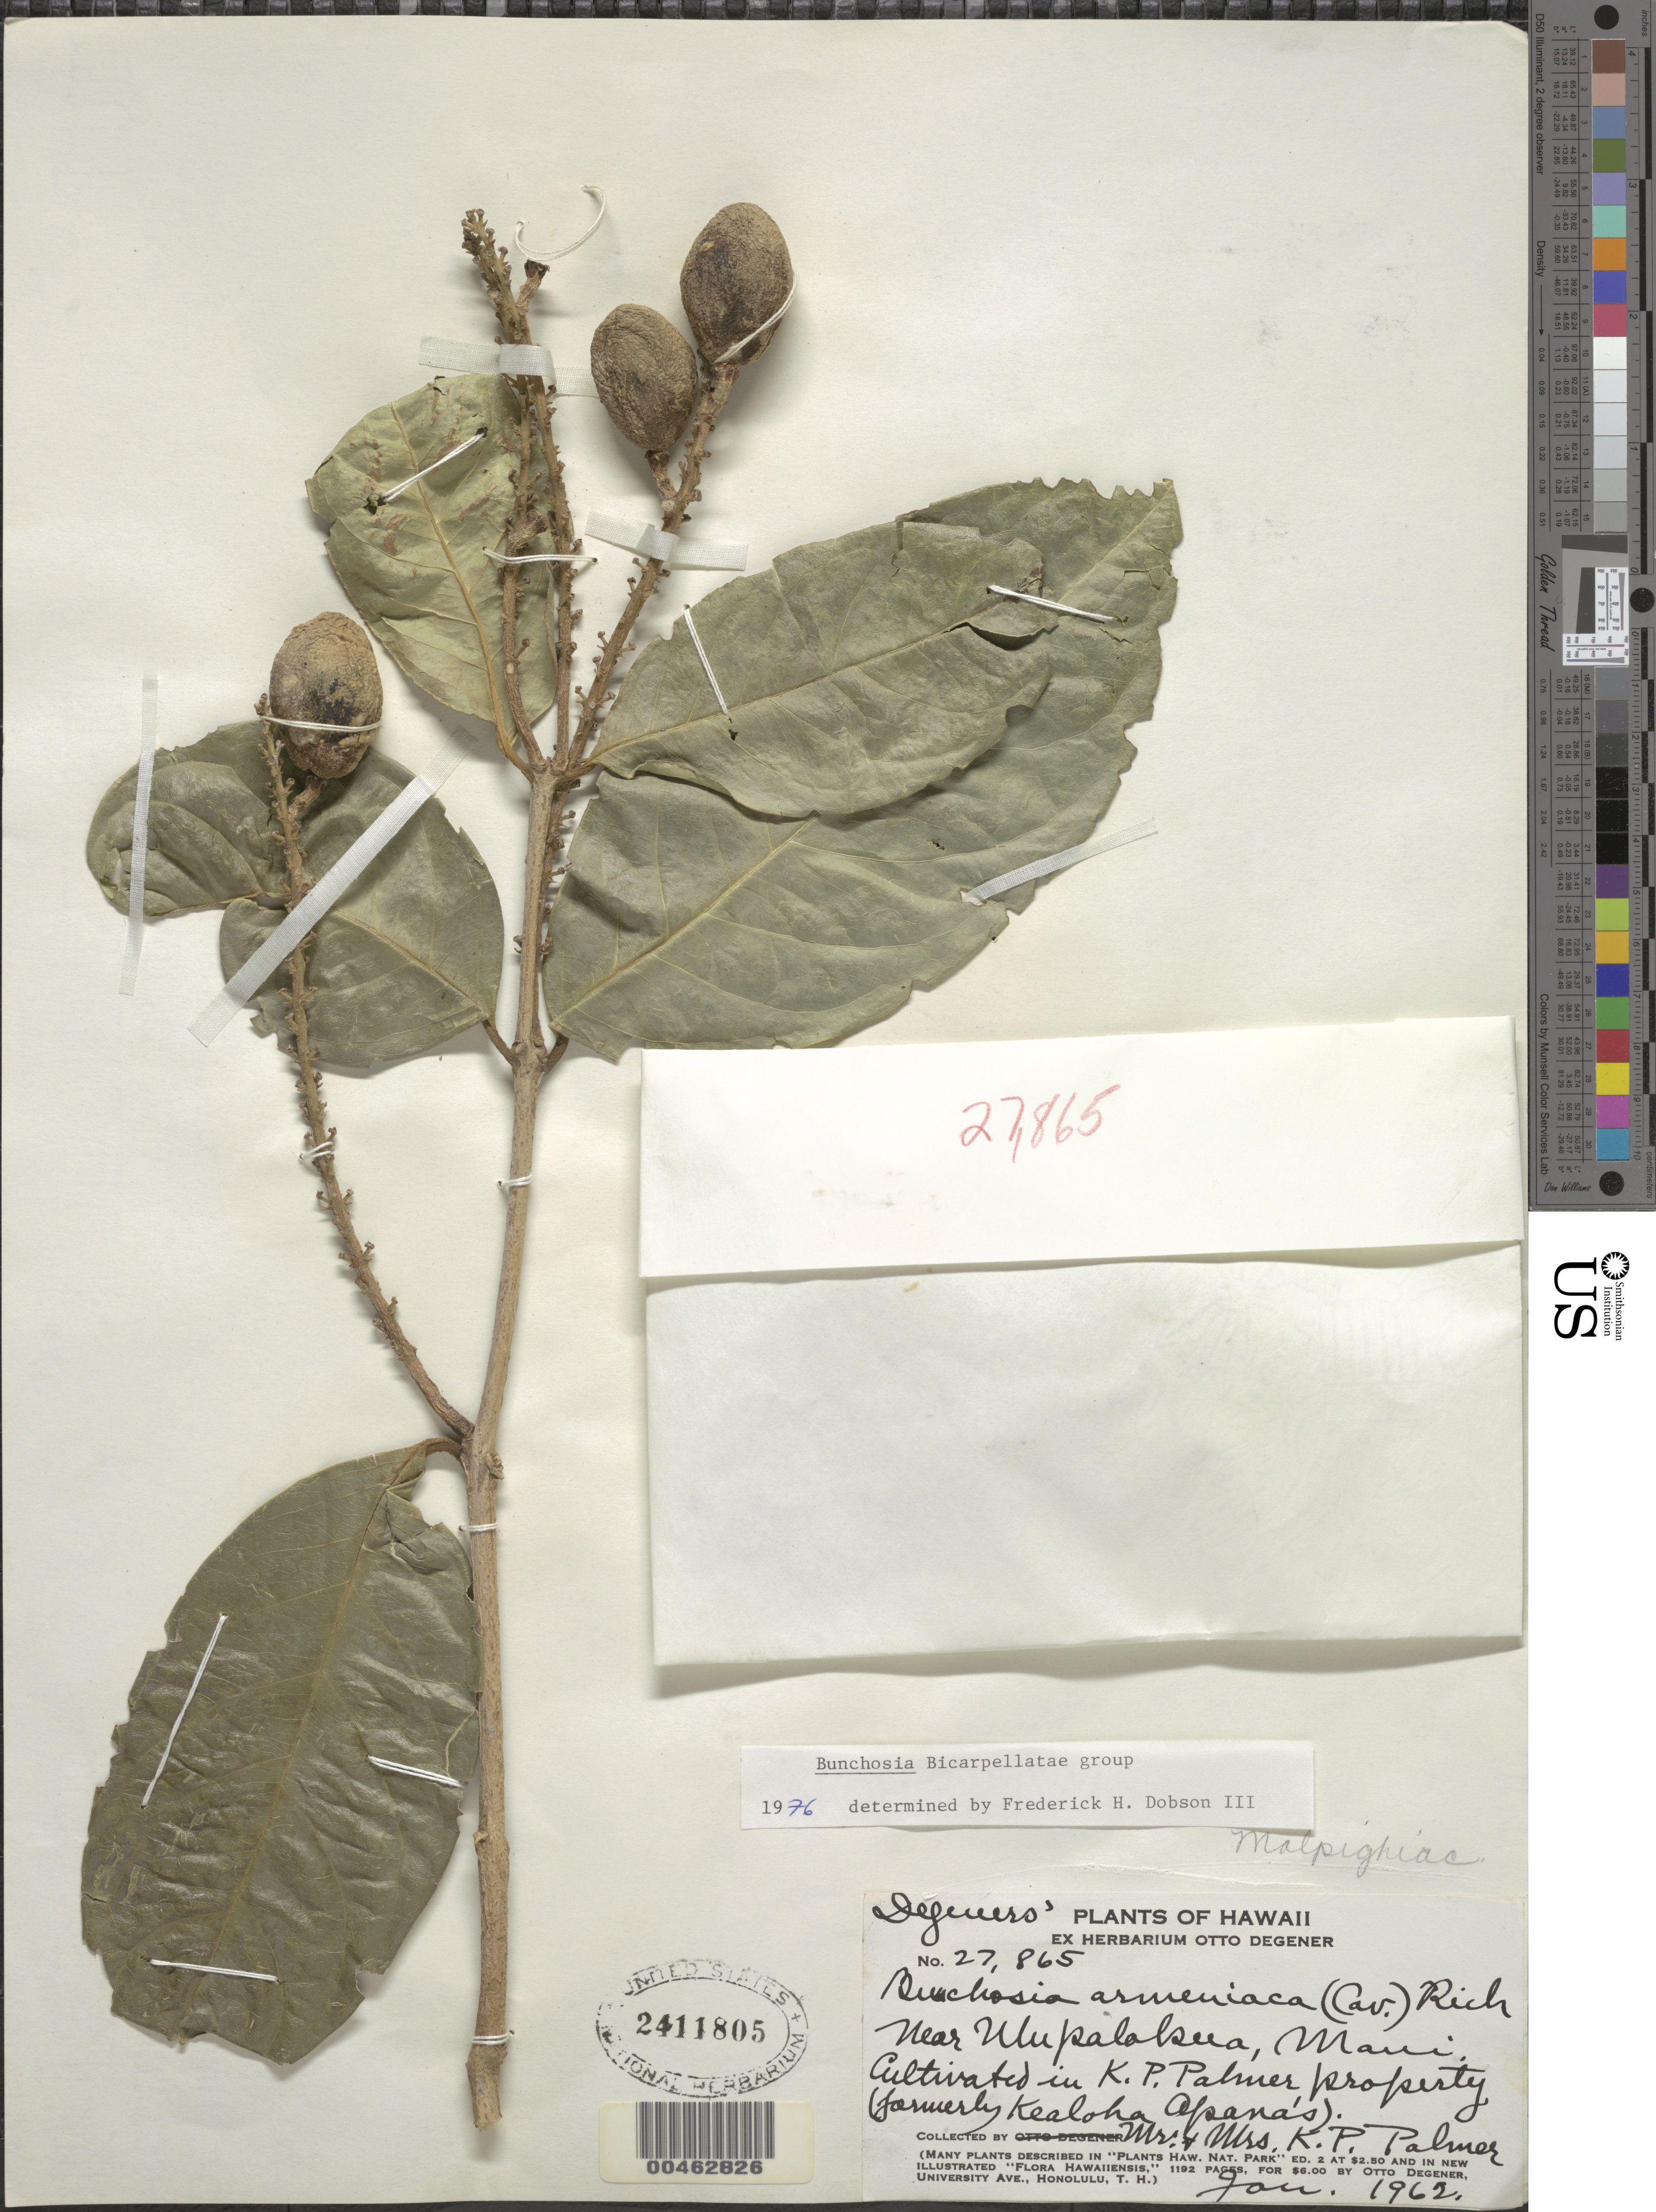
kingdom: Plantae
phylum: Tracheophyta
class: Magnoliopsida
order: Malpighiales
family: Malpighiaceae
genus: Bunchosia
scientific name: Bunchosia armeniaca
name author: (Cav.) DC.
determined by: Dobson, Frederick H.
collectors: K. P. Palmer & E. Palmer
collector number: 27865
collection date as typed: Jan 1962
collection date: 1962-01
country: United States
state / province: Hawaii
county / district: Maui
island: Maui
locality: Near Ulupalakua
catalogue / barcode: US 2411805